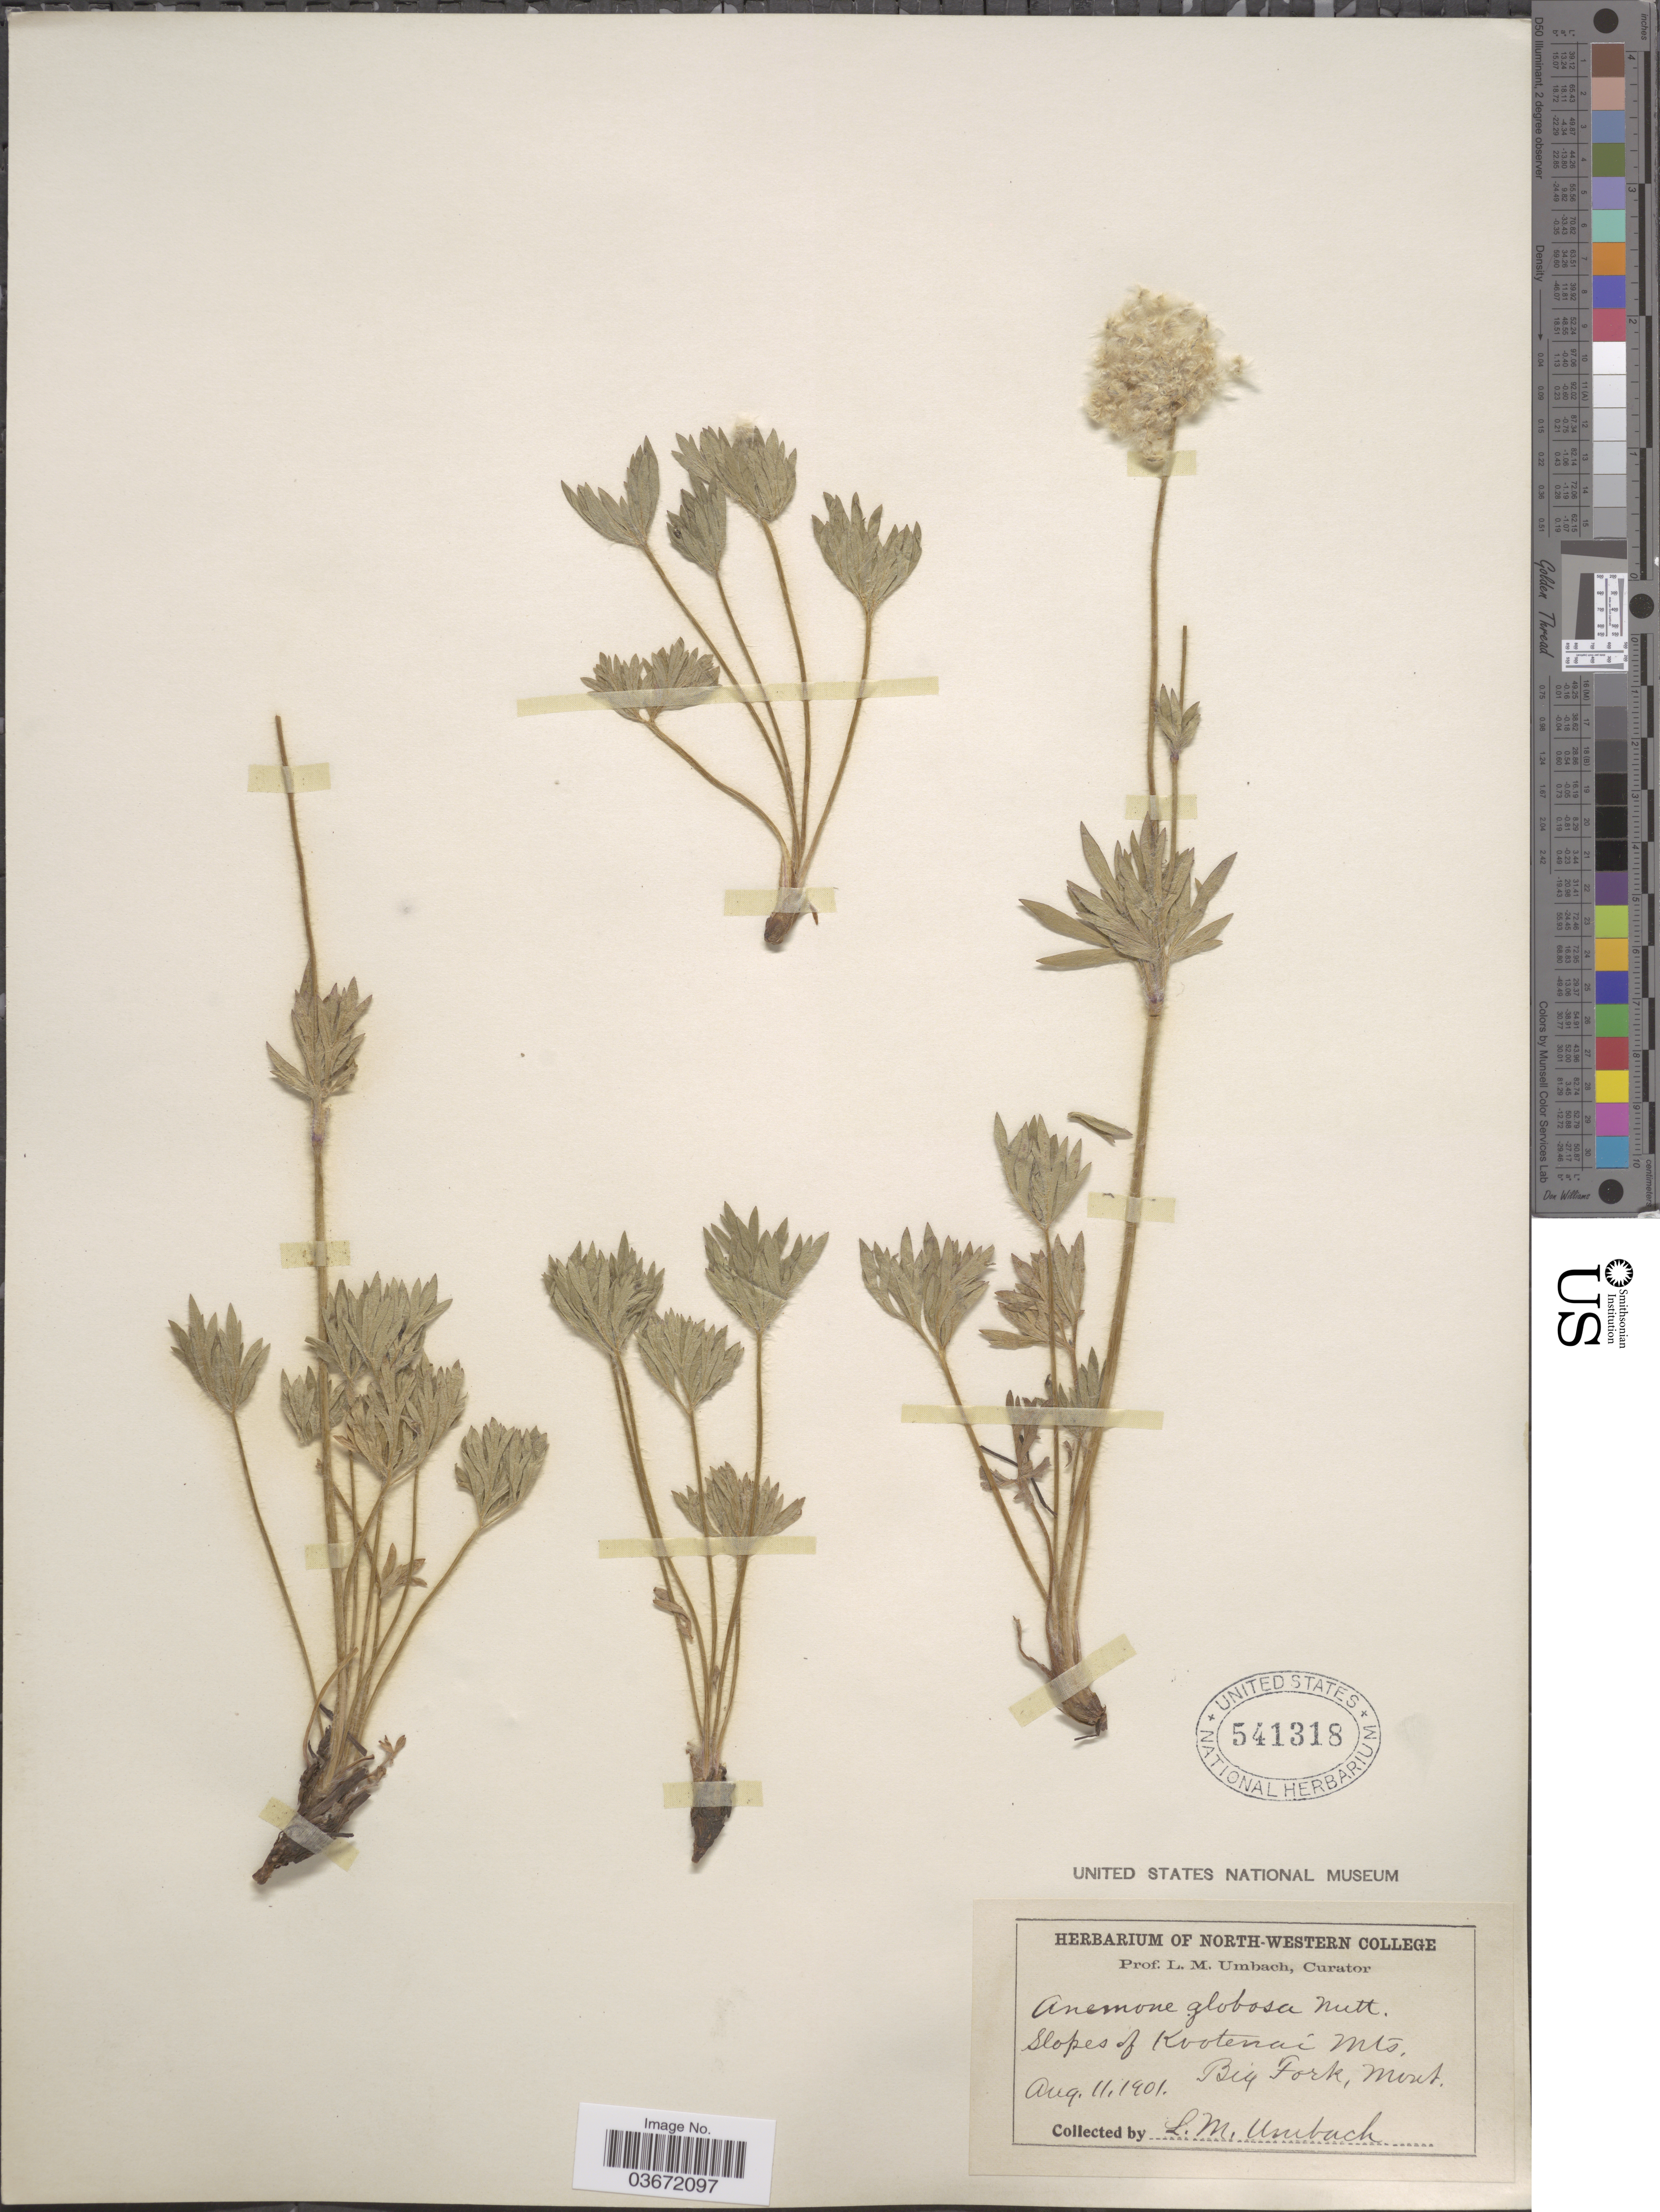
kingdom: Plantae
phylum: Tracheophyta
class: Magnoliopsida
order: Ranunculales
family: Ranunculaceae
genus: Anemone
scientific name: Anemone globosa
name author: (Torr. & A. Gray) Nutt. ex A. Heller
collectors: L. M. Umbach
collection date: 1901-08-11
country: United States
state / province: Montana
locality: Slopes of Kootenai Mts. Big Fork.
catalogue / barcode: US 541318